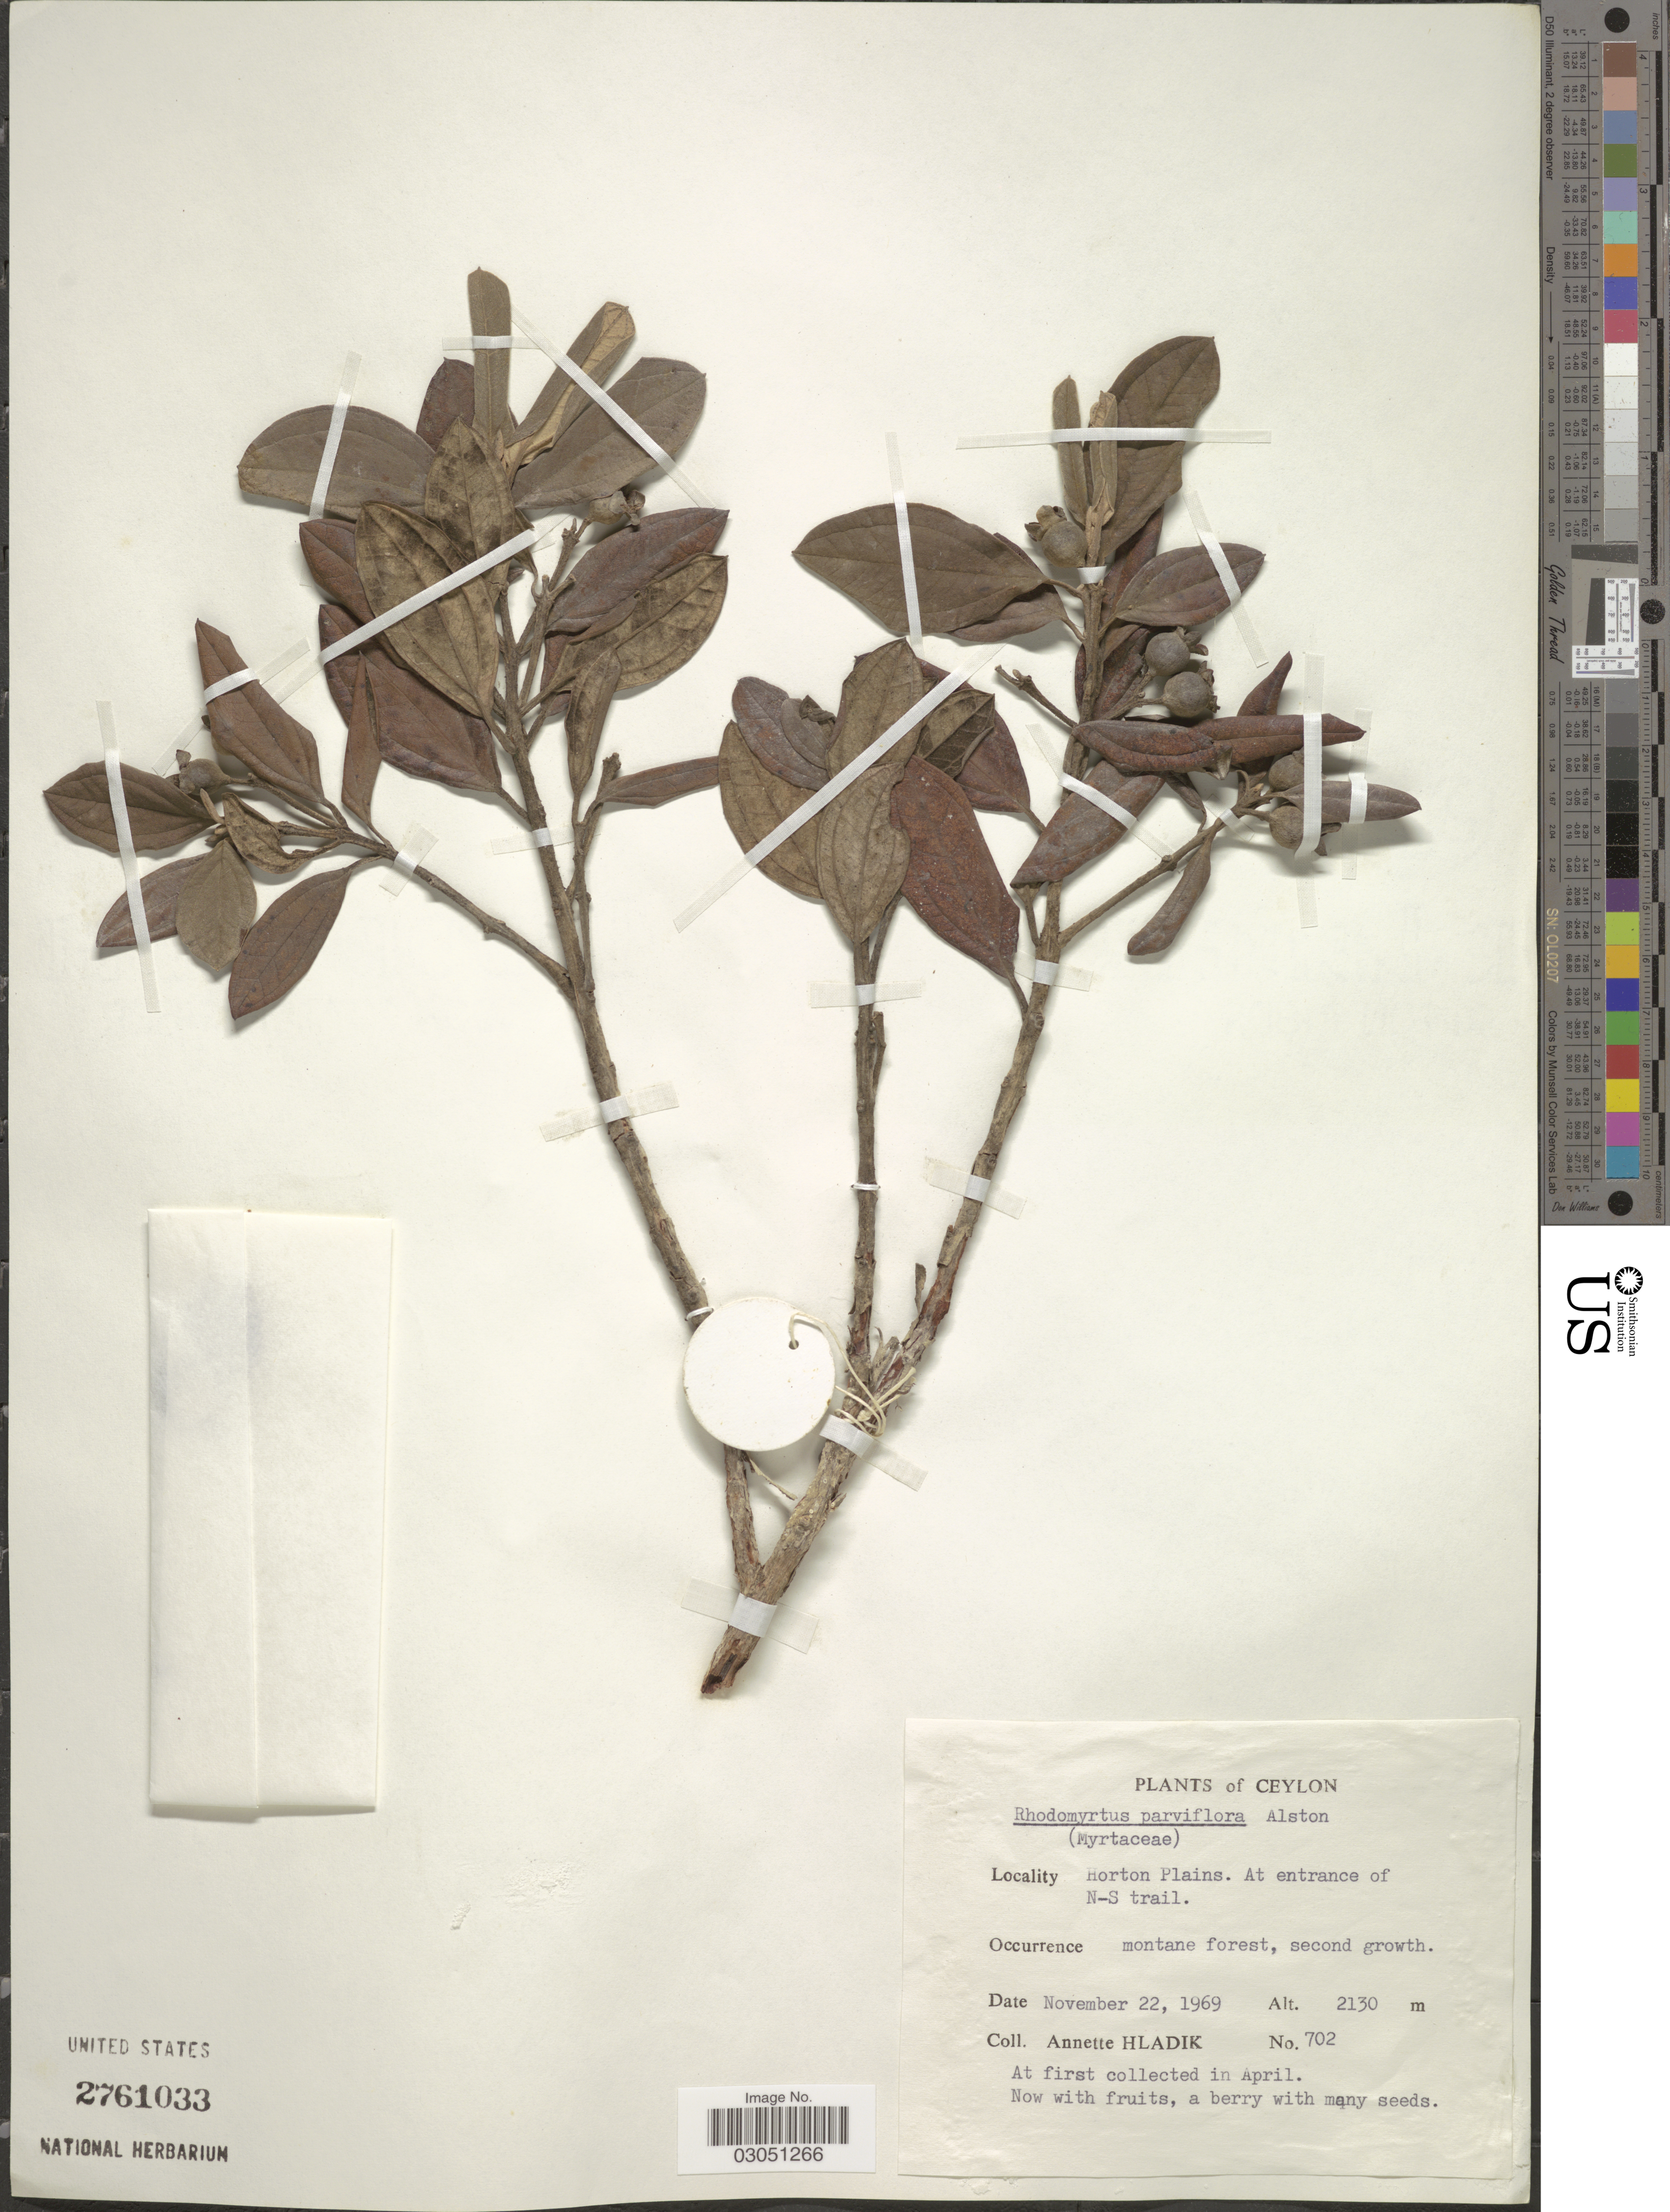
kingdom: Plantae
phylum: Tracheophyta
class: Magnoliopsida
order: Myrtales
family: Myrtaceae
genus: Rhodomyrtus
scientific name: Rhodomyrtus parviflora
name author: Alston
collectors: A. Hladik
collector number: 702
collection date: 1969-11-22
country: Sri Lanka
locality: Ceylon, Horton Plains. At entrance of N-S trail.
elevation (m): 2130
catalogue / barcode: US 2761033